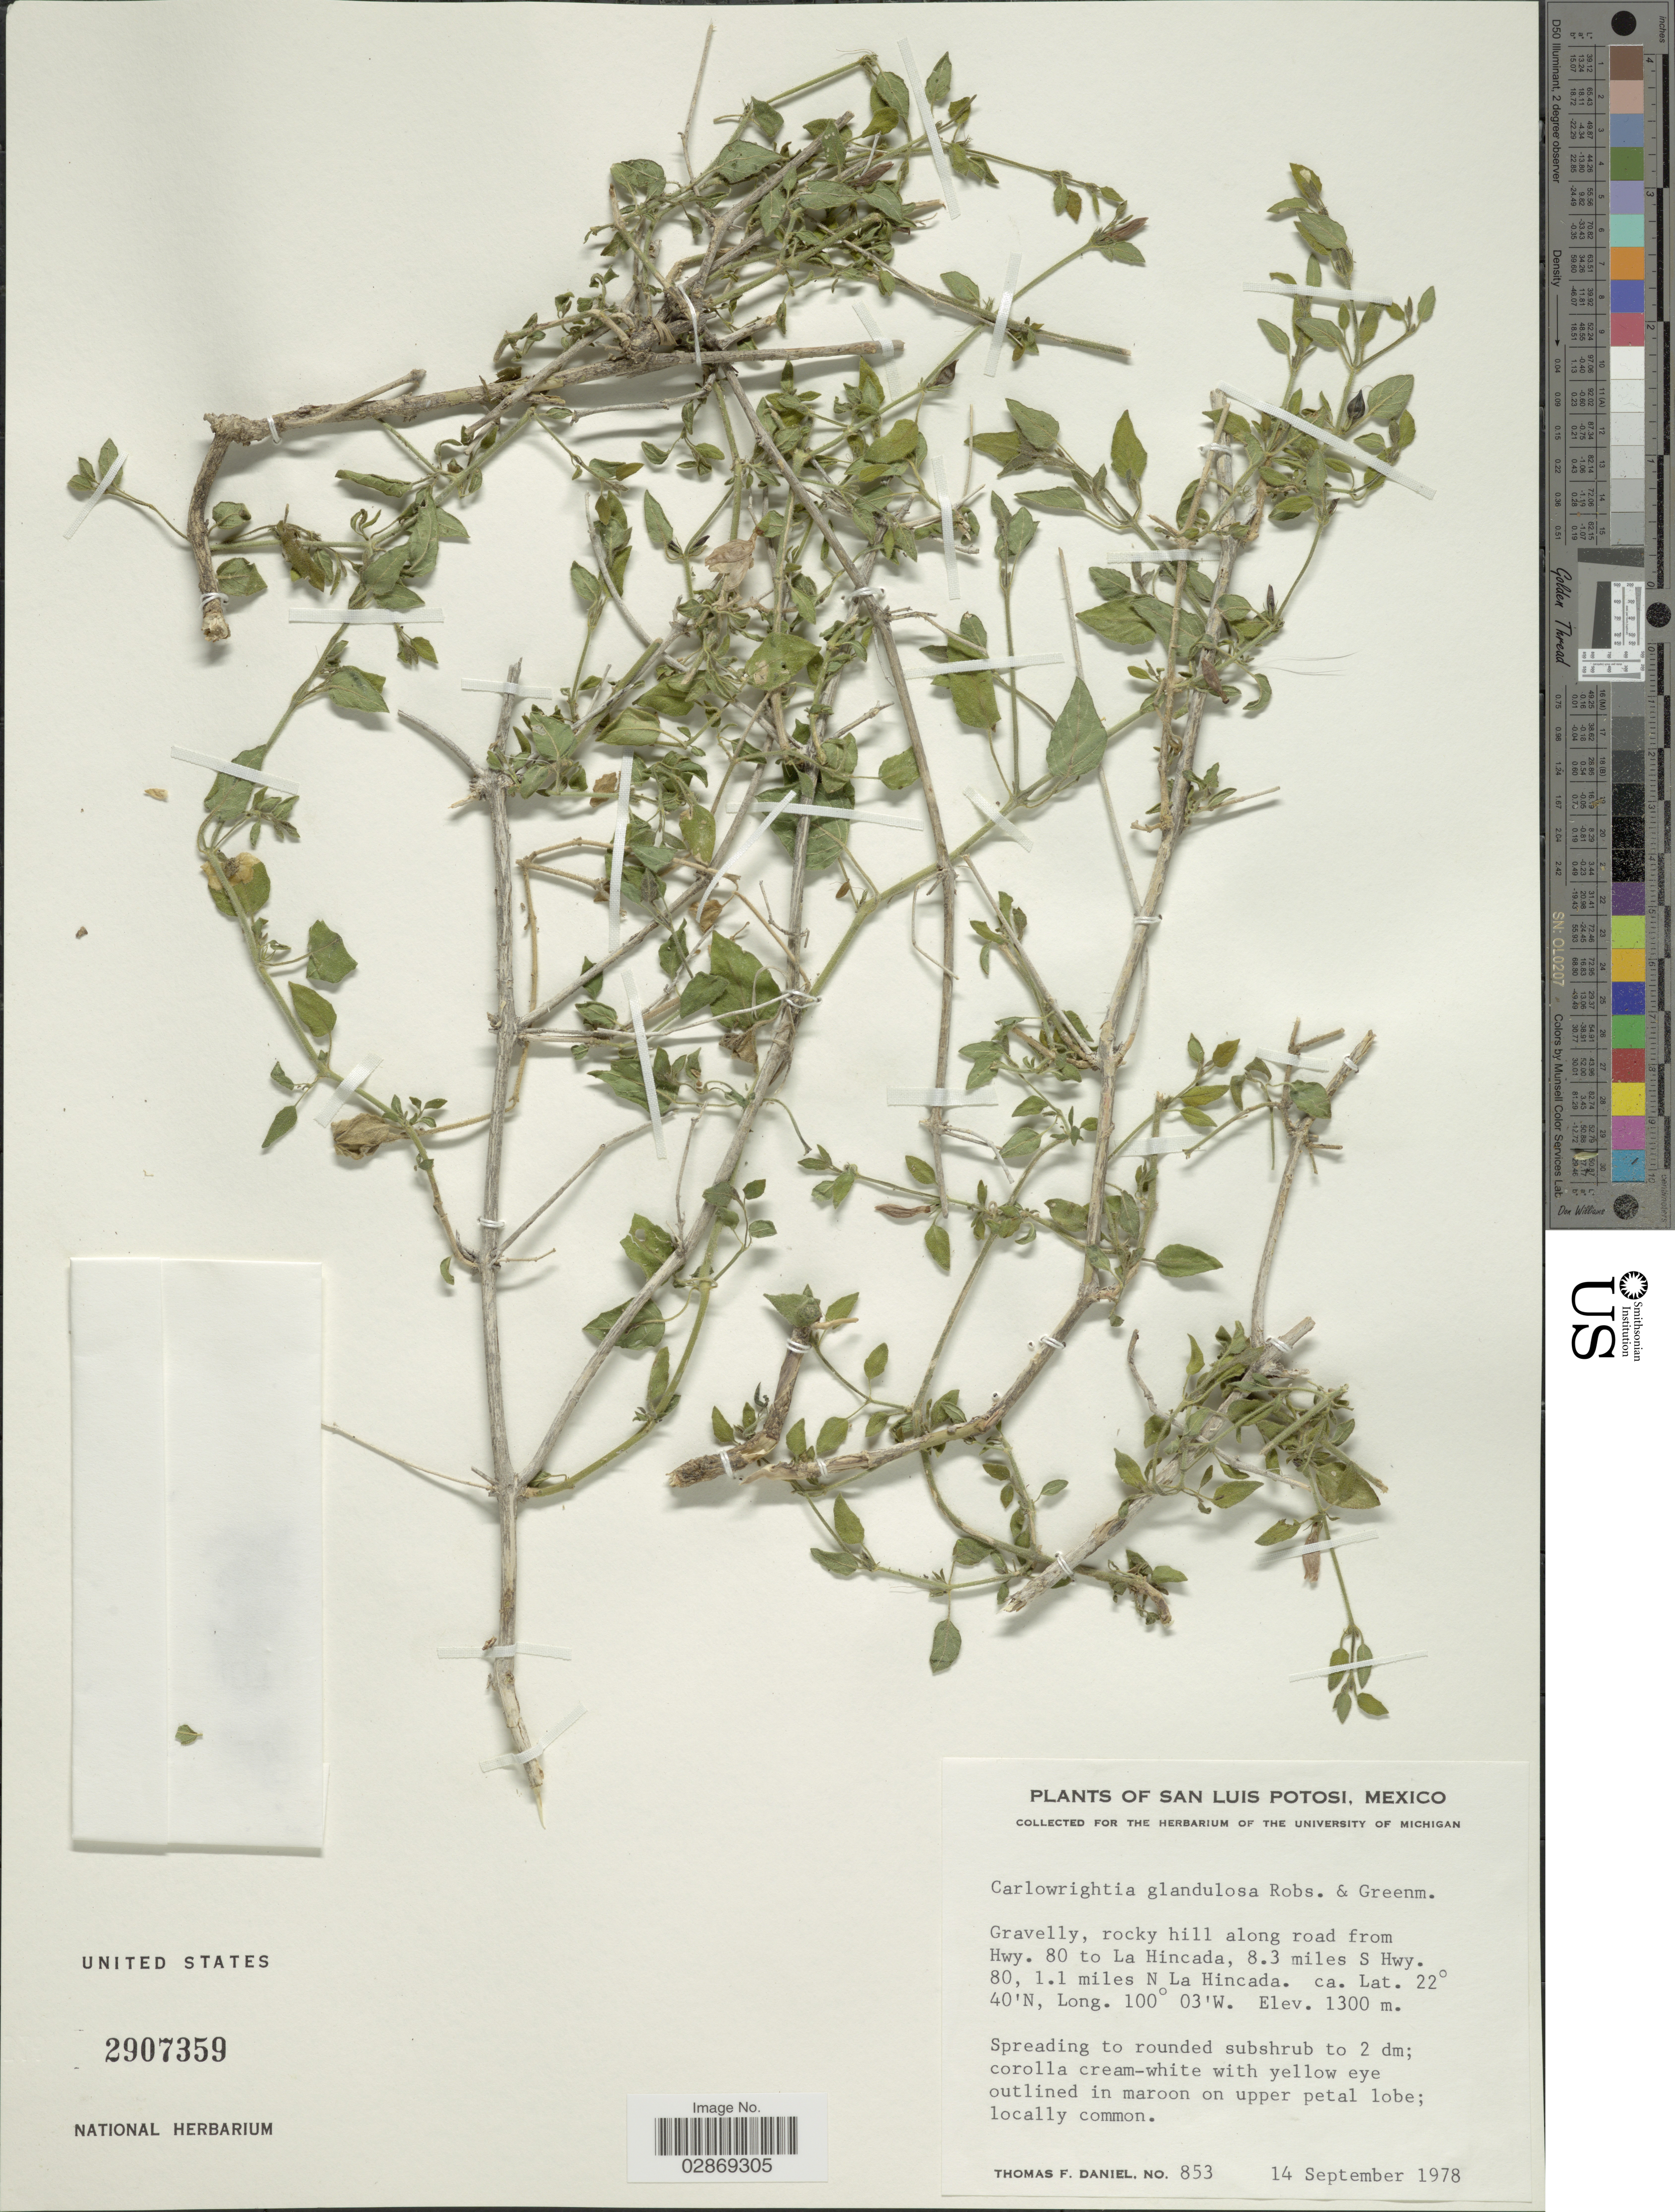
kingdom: Plantae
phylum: Tracheophyta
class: Magnoliopsida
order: Lamiales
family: Acanthaceae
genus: Carlowrightia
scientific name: Carlowrightia neesiana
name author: (Schauer ex Nees) T.F. Daniel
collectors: T. F. Daniel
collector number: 853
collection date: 1978-09-14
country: Mexico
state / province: San Luis Potosí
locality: Rocky hill along road from Hwy. 80 to La Hincada, 8.3 miles S Hwy. 80, 1.1 miles N La Hincada.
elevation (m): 1300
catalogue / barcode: US 2907359